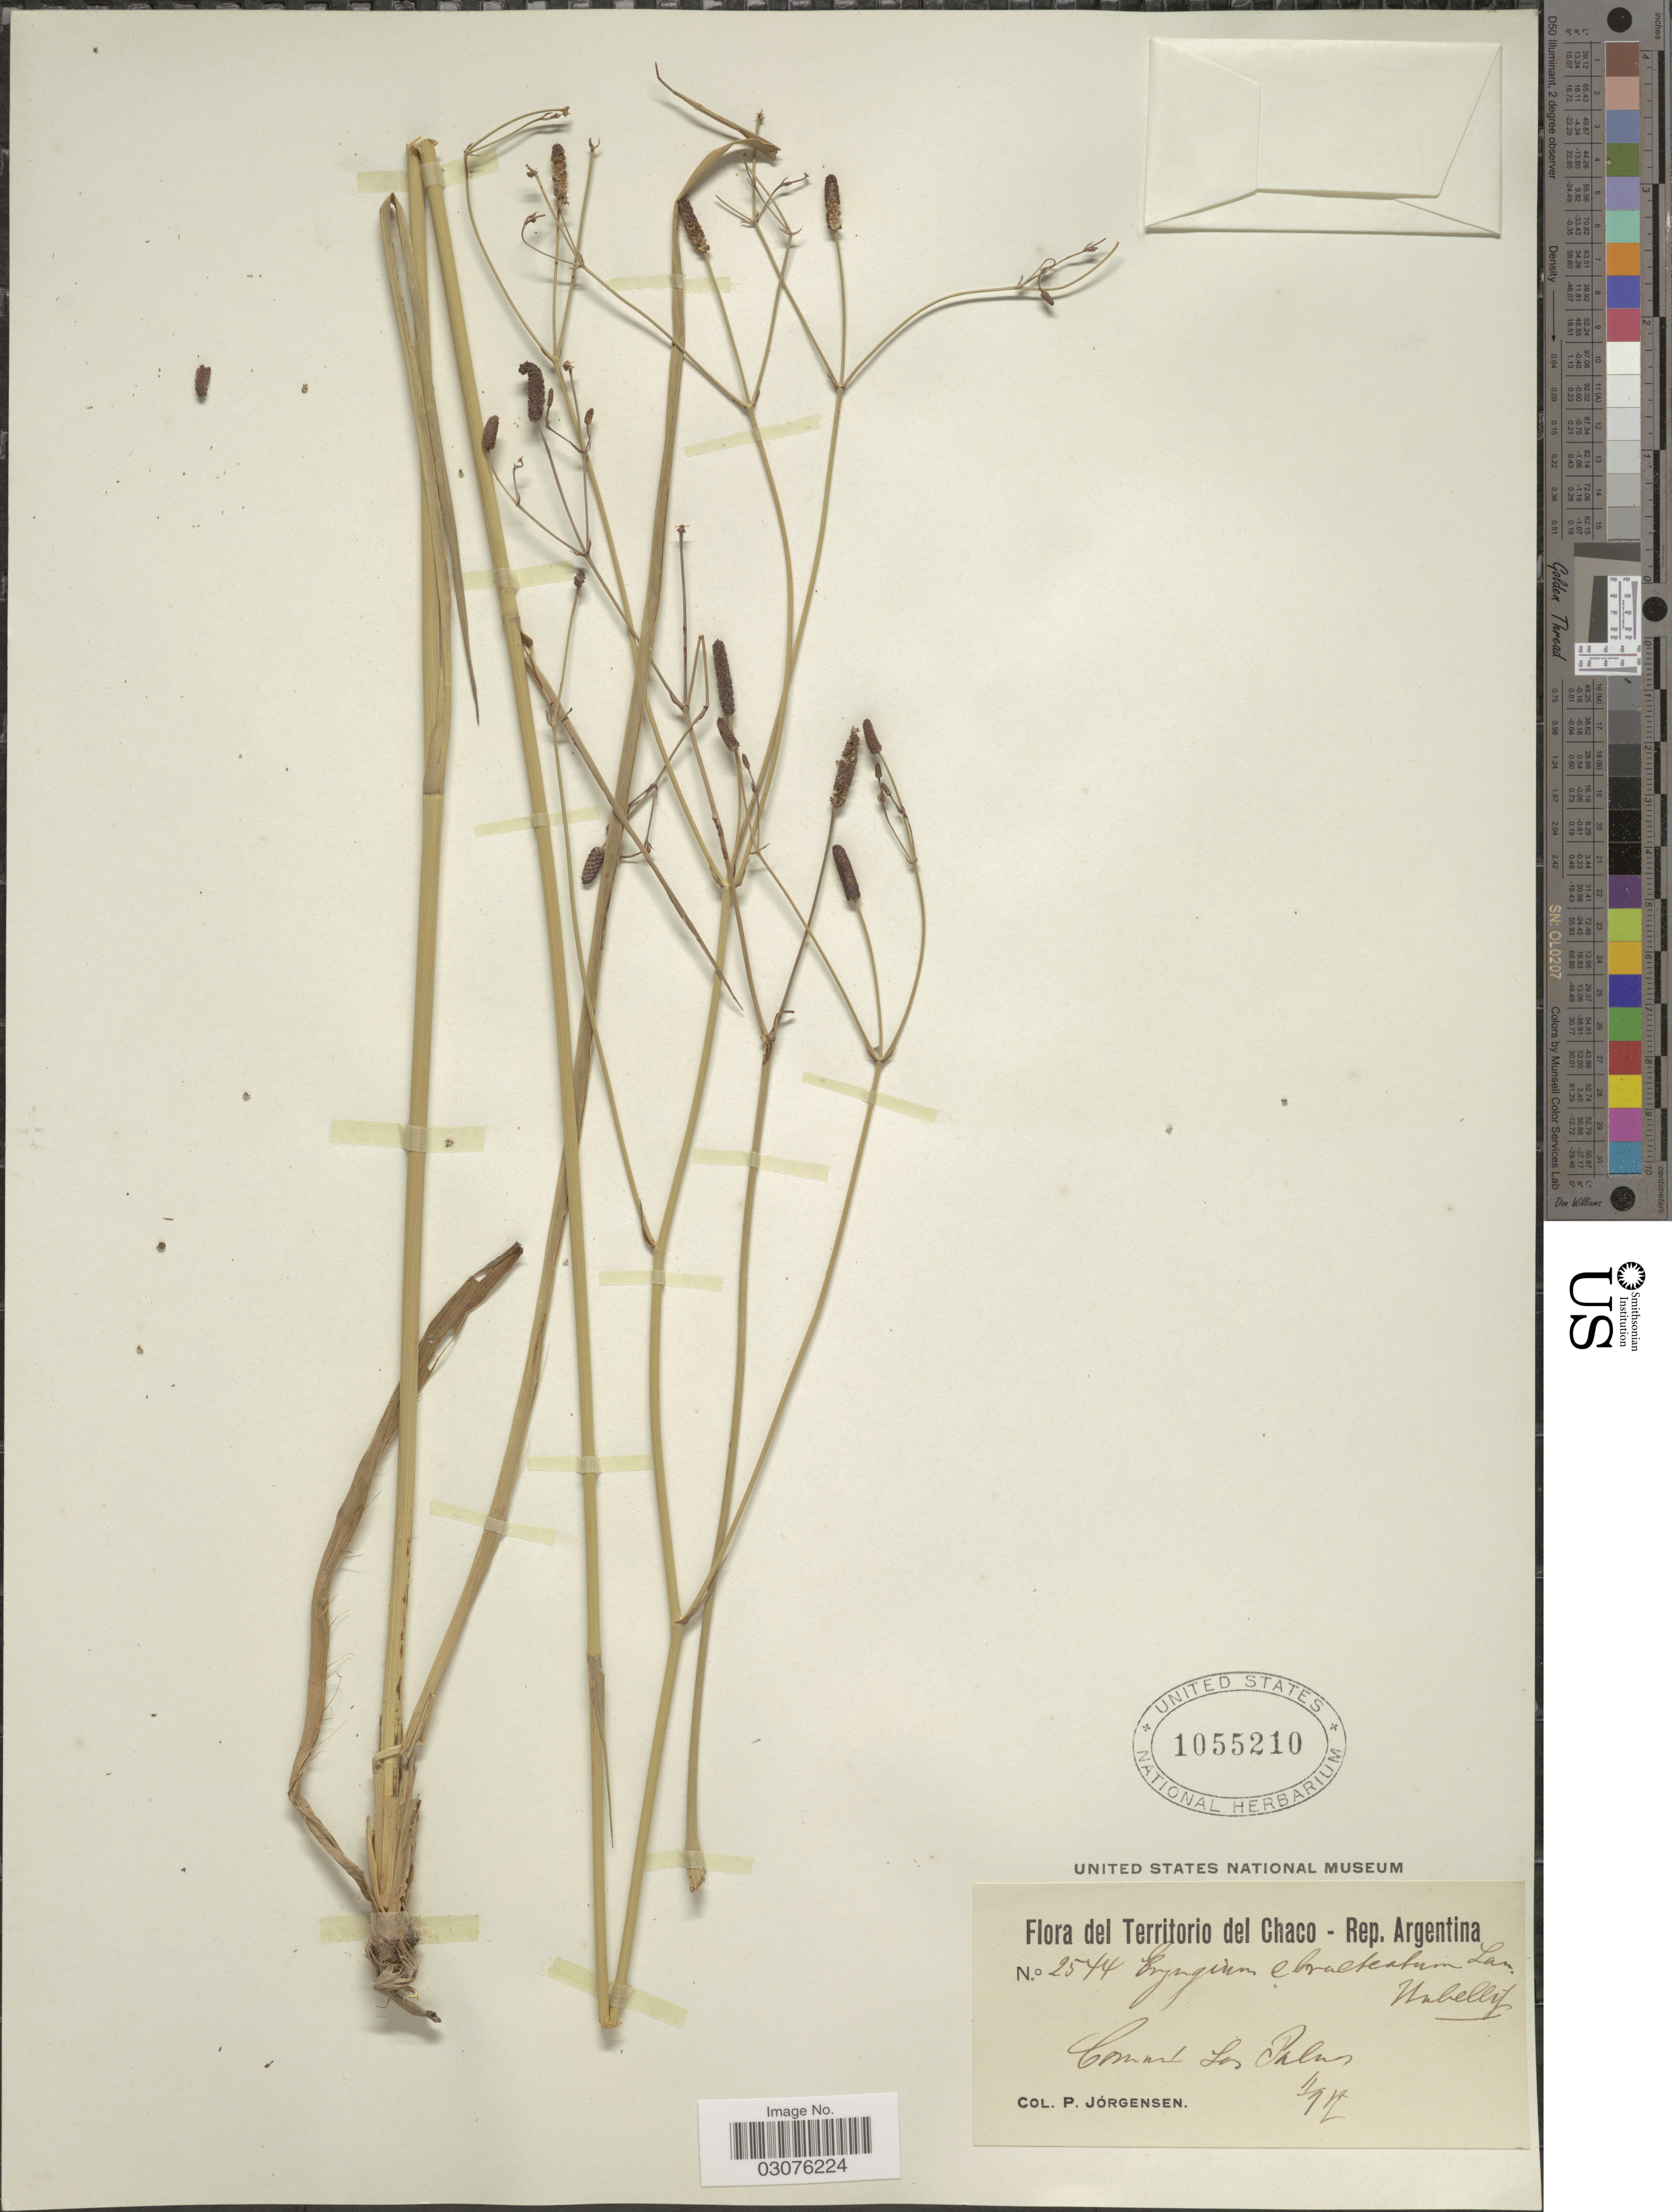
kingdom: Plantae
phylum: Tracheophyta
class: Magnoliopsida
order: Apiales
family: Apiaceae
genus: Eryngium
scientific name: Eryngium ebracteatum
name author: Lam.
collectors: P. Jörgensen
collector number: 2544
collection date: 1917-11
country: Argentina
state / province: Chaco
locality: Territorio del Chaco. Rep. Argentina. Las Palmas.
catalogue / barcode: US 1055210